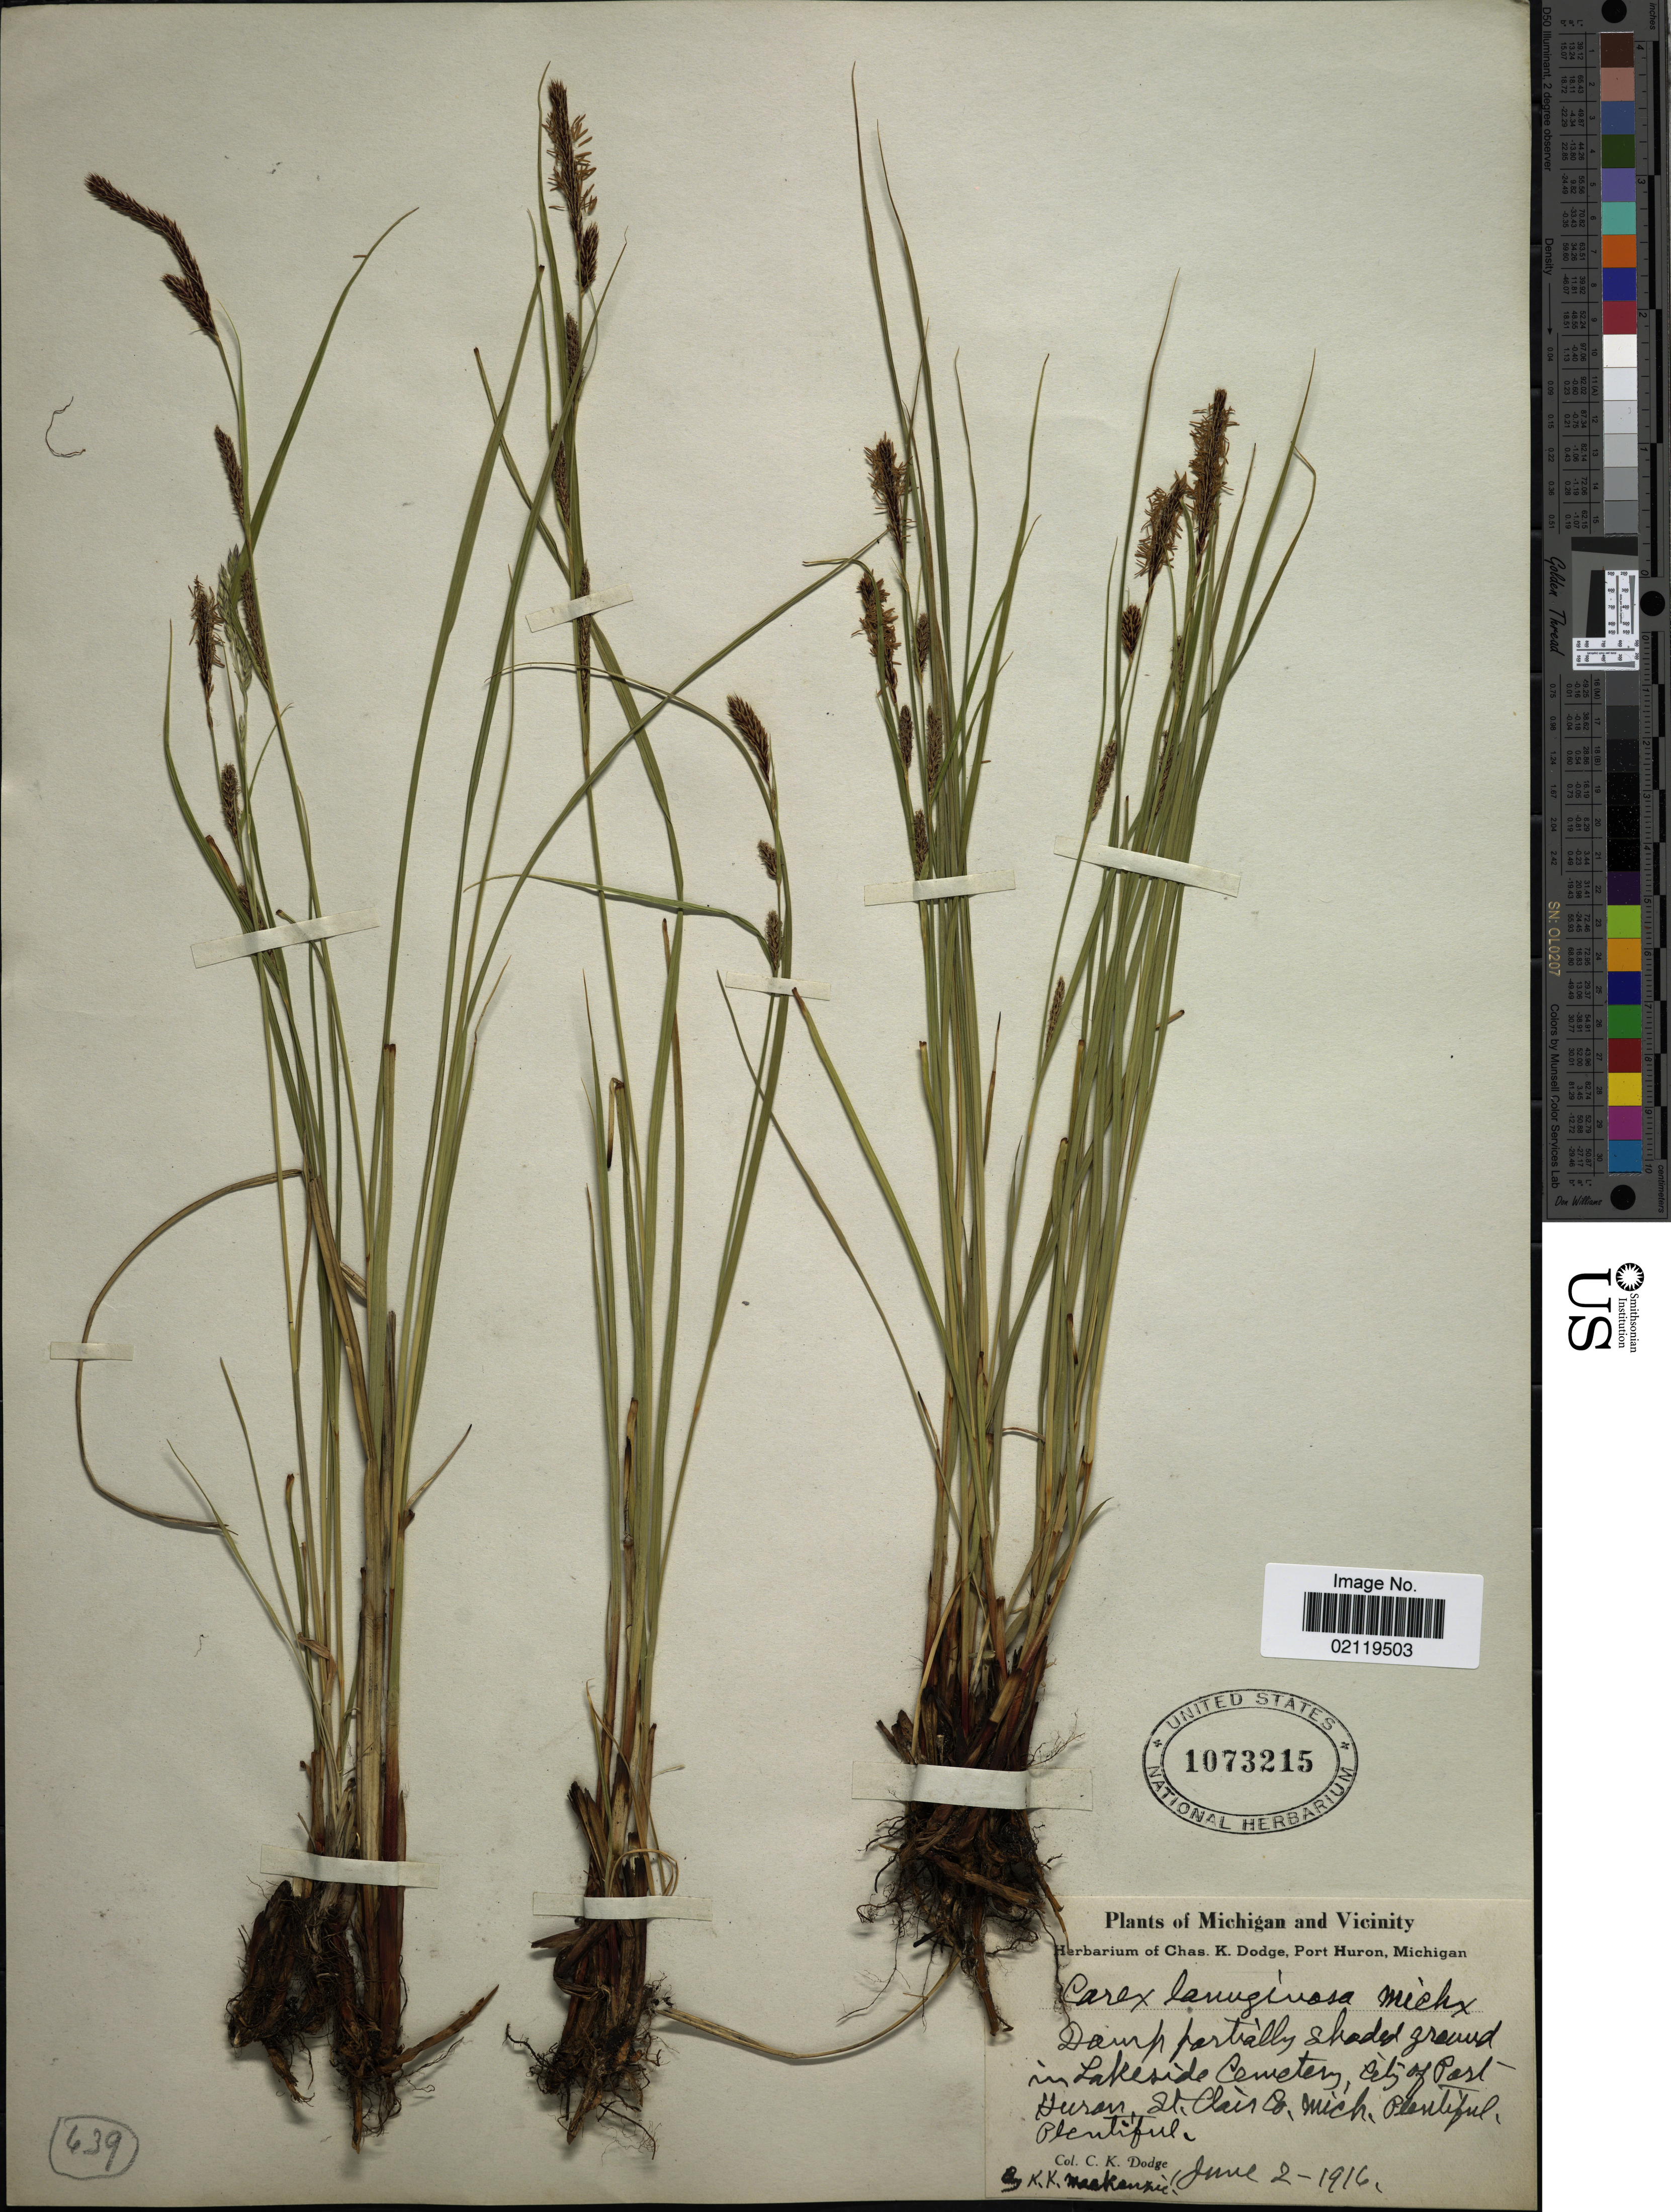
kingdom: Plantae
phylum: Tracheophyta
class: Liliopsida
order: Poales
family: Cyperaceae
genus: Carex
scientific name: Carex pellita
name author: Muhl. ex Willd.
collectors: C. K. Dodge & K. K. Mackenzie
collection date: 1916-06-02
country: United States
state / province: Michigan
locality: Michigan and vicinity. Damp partially shaded ground in Lakeside Cemetery, City of port Huron, St.Clair Co., Mich.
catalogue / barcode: US 1073215